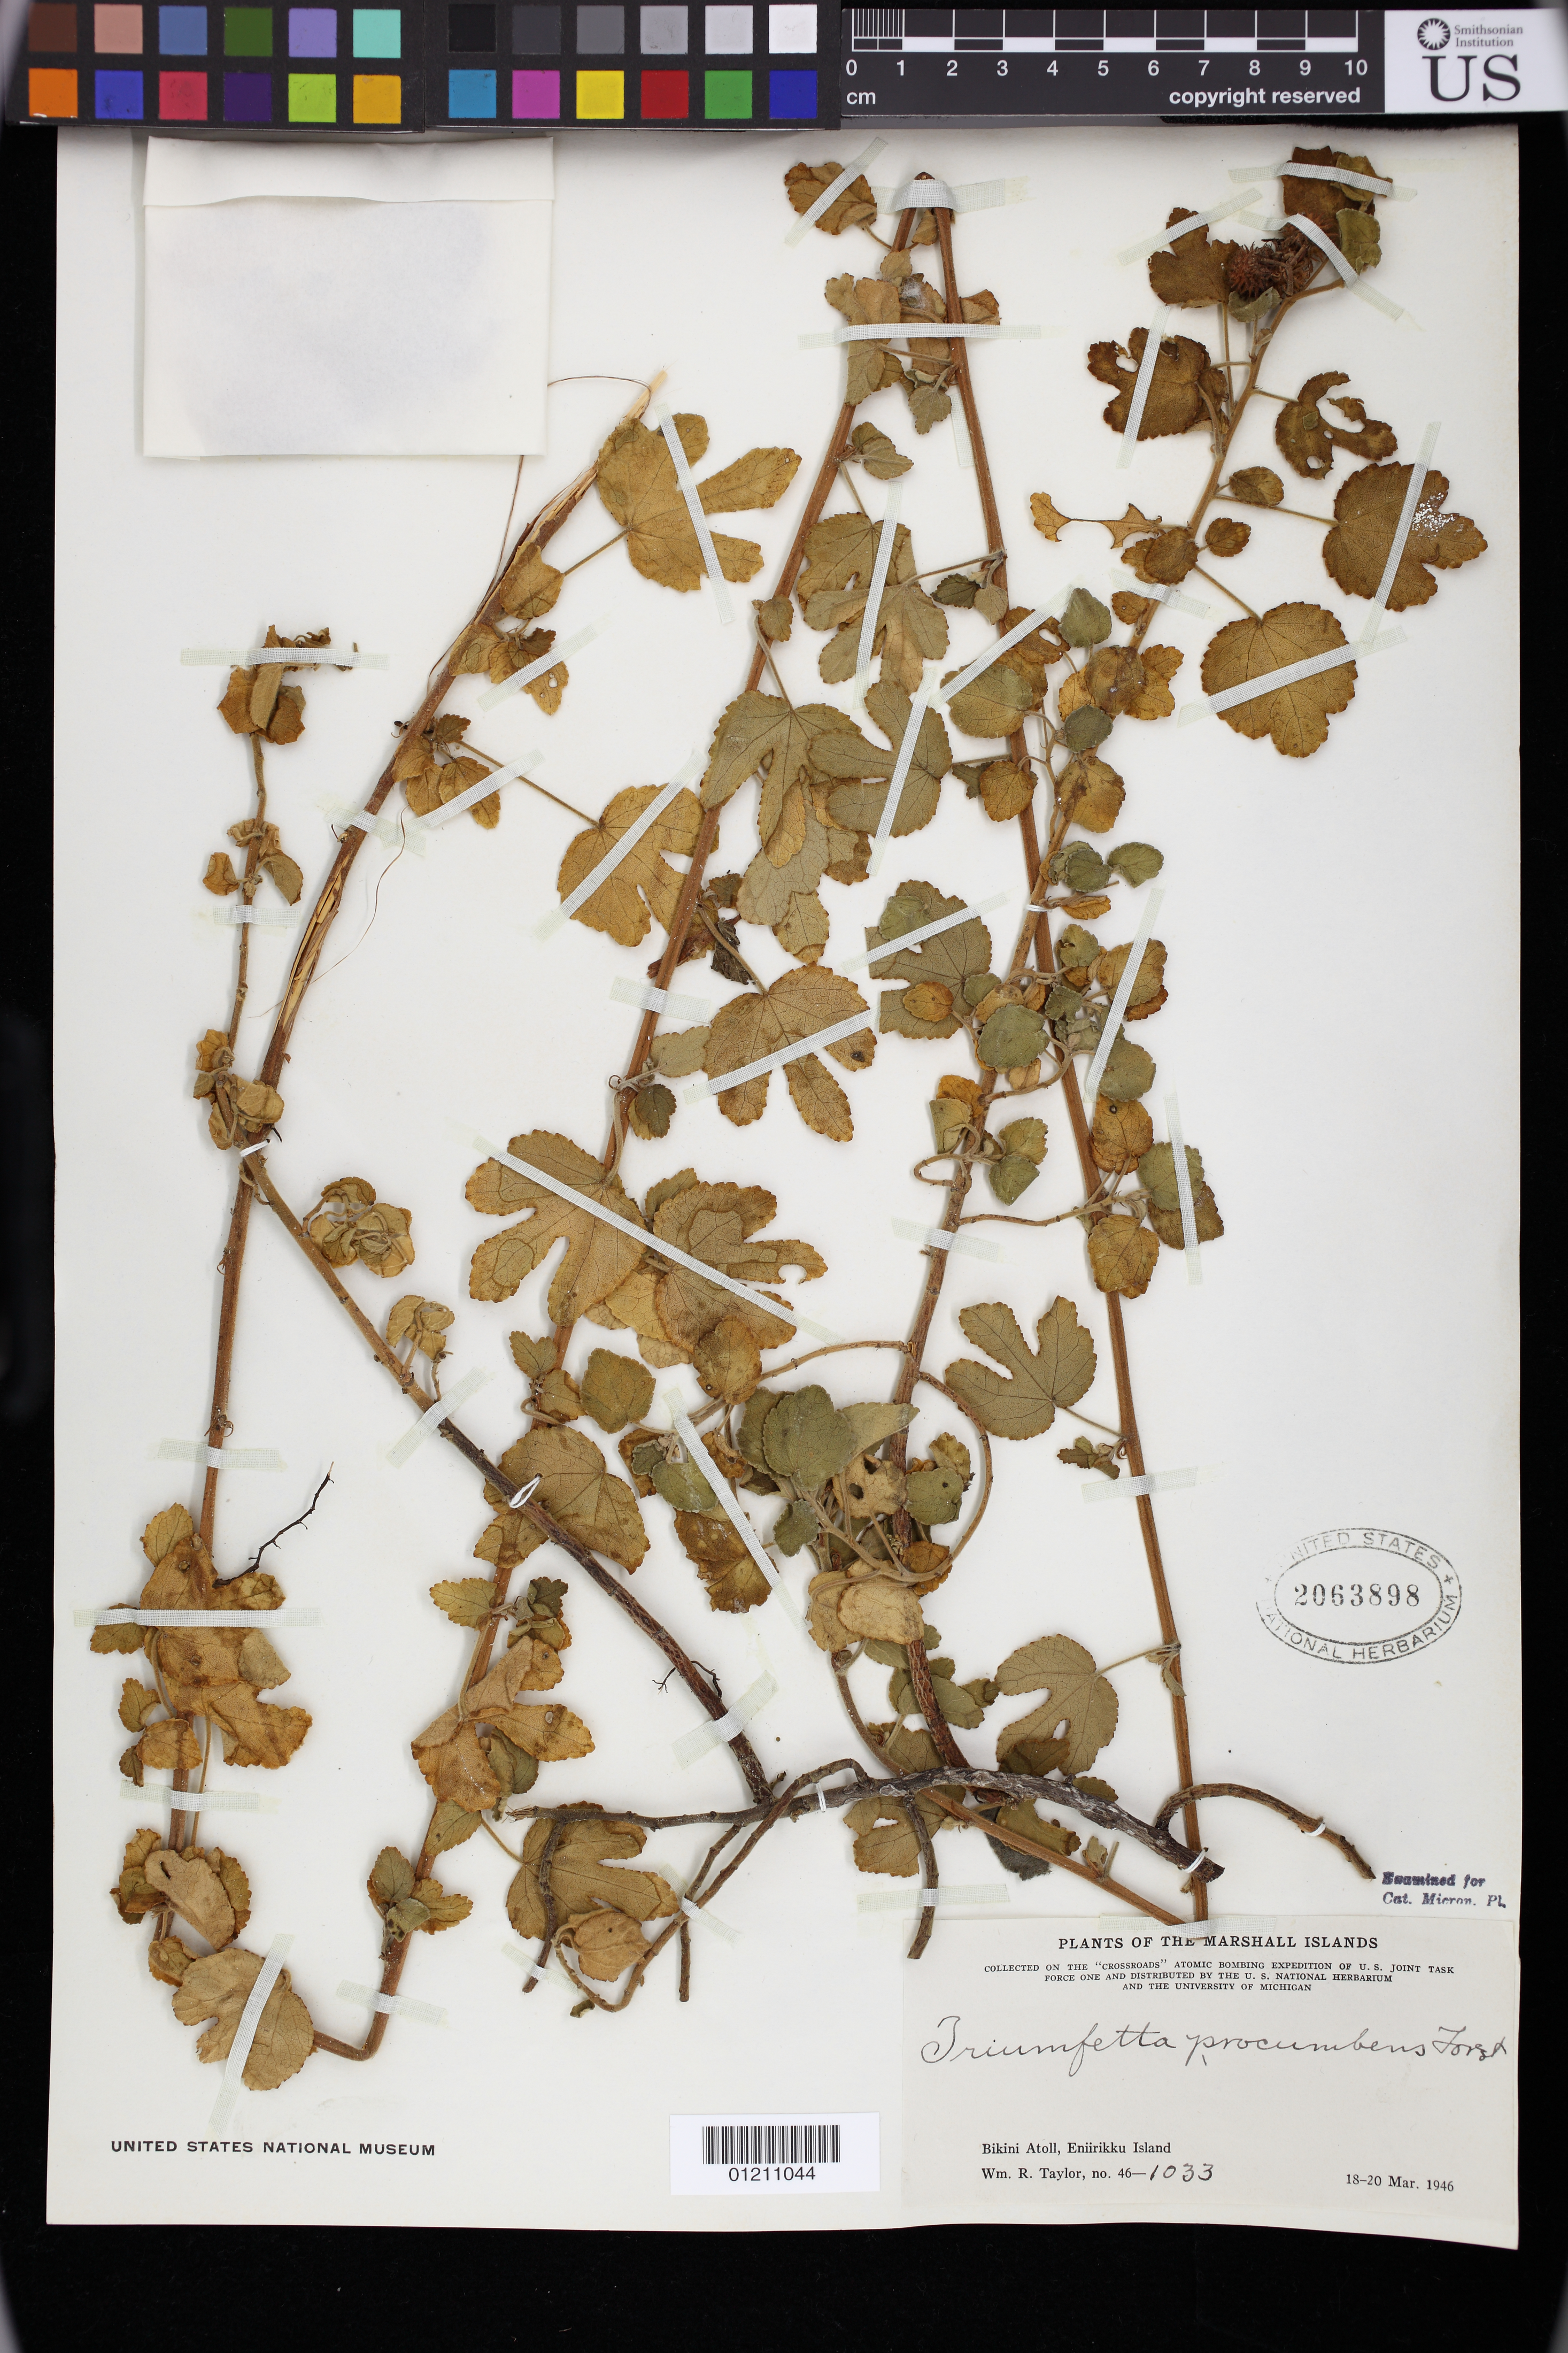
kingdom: Plantae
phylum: Tracheophyta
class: Magnoliopsida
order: Malvales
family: Malvaceae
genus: Triumfetta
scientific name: Triumfetta procumbens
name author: G. Forst.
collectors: W. R. Taylor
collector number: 46-1033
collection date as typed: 18 Mar 1946 to 20 Mar 1946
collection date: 1946-03-18/1946-03-20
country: Marshall Islands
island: Bikini Atoll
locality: Marshall Islands: Bikini Atoll, Eniirikku Island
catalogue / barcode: US 2063898